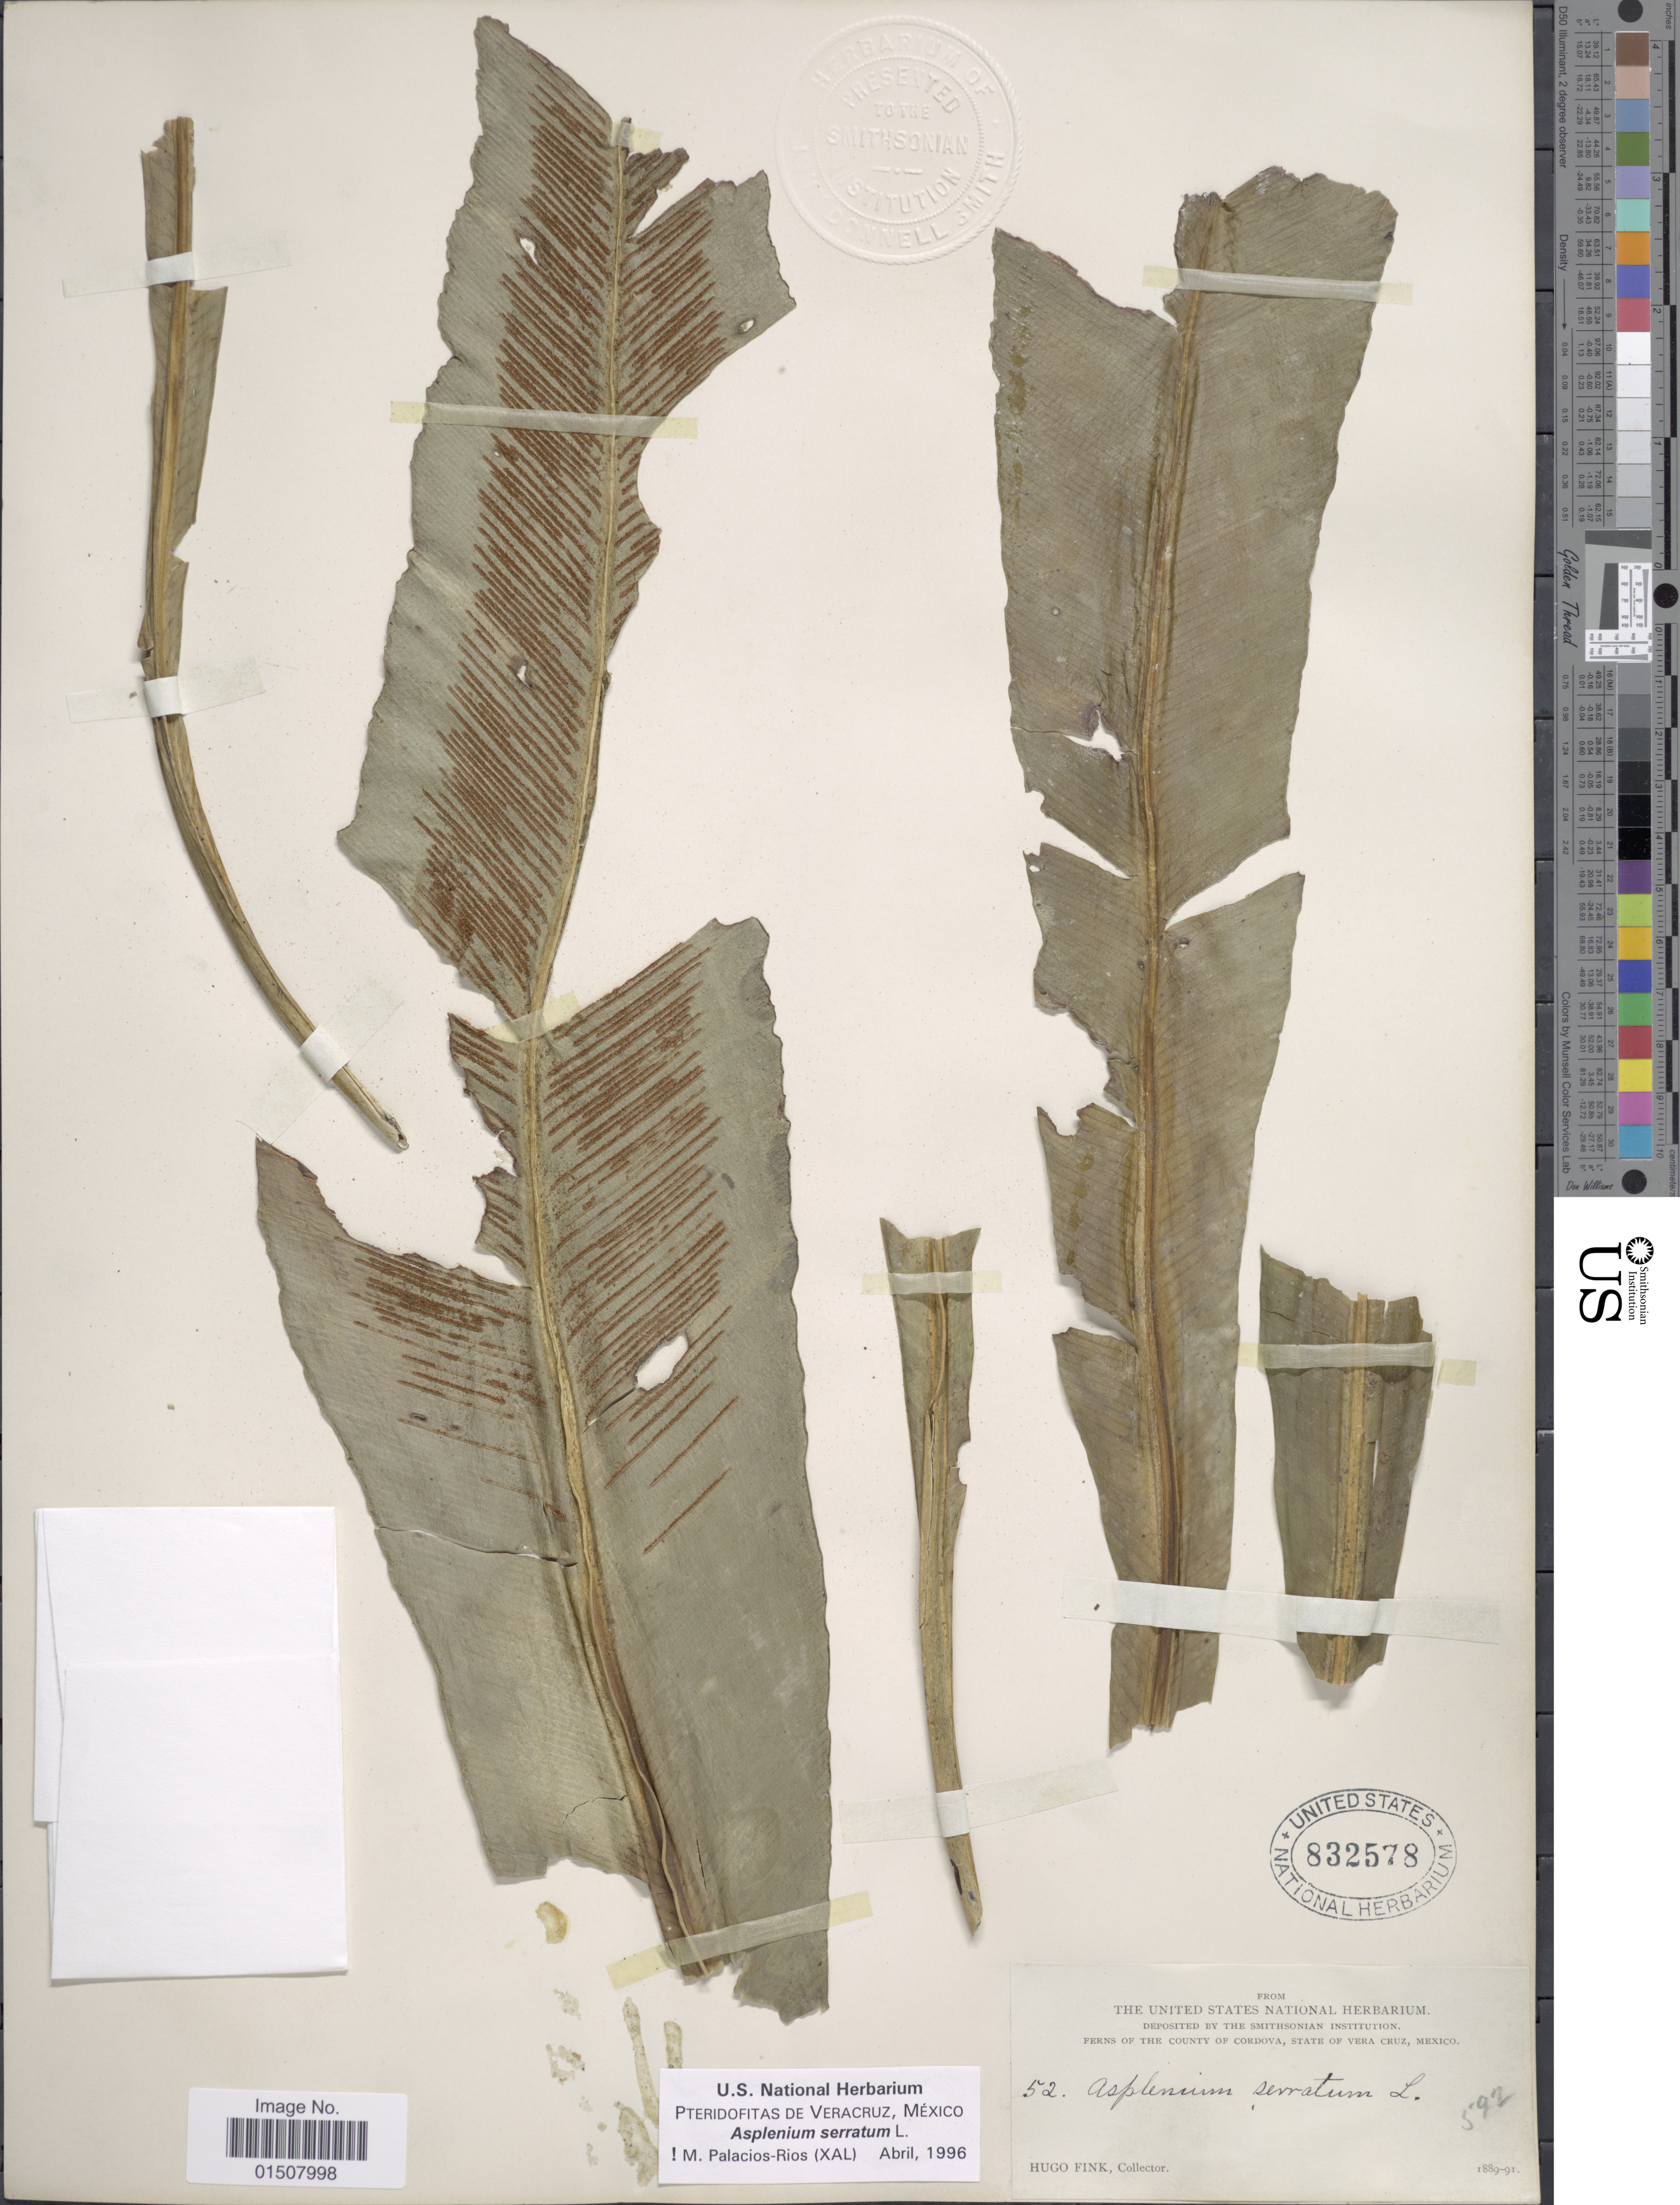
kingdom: Plantae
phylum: Tracheophyta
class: Polypodiopsida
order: Polypodiales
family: Aspleniaceae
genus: Asplenium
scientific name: Asplenium serratum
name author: L.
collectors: H. Fink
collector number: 52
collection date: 1889/1891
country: Mexico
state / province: Veracruz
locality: The county of Cordova, State of Vera Cruz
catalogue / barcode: US 832578